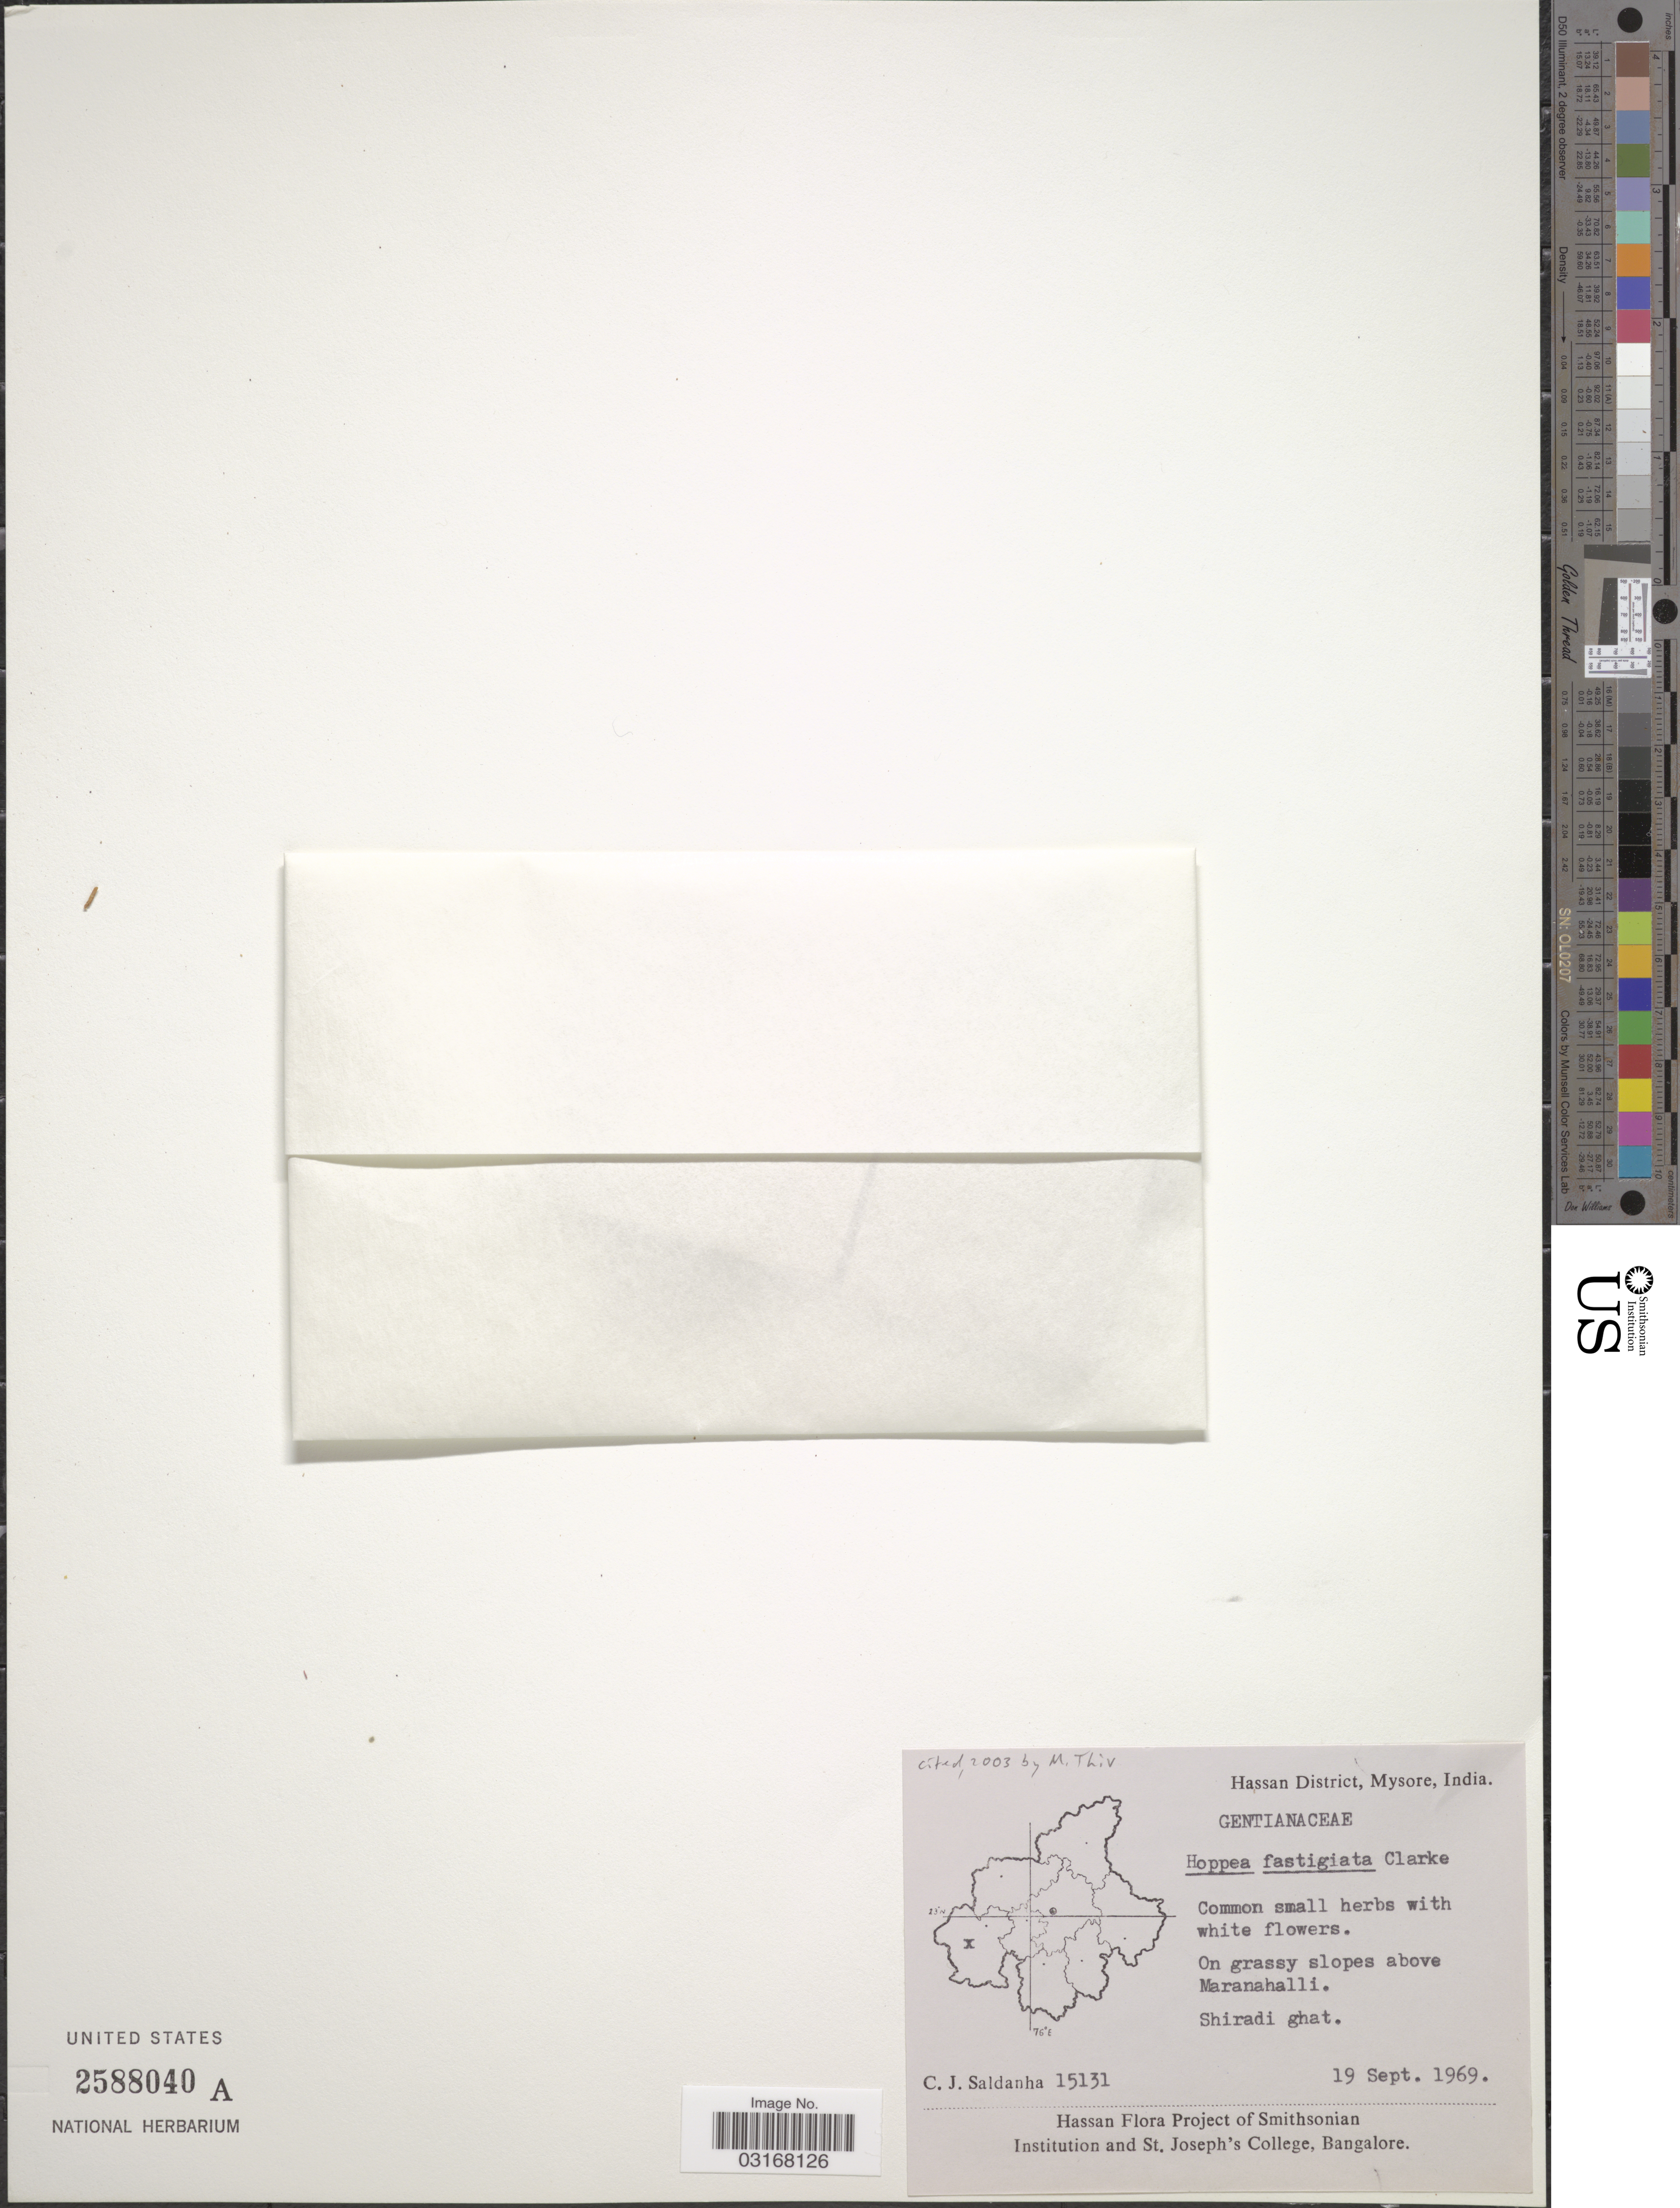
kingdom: Plantae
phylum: Tracheophyta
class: Magnoliopsida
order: Gentianales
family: Gentianaceae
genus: Hoppea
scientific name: Hoppea fastigiata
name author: (Griseb.) C.B. Clarke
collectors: C. J. Saldanha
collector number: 15131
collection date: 1969-09-19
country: India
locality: Hassan District, Mysore. On grassy slopes above Maranahalli. Shiradi ghat.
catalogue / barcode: US 2588040A